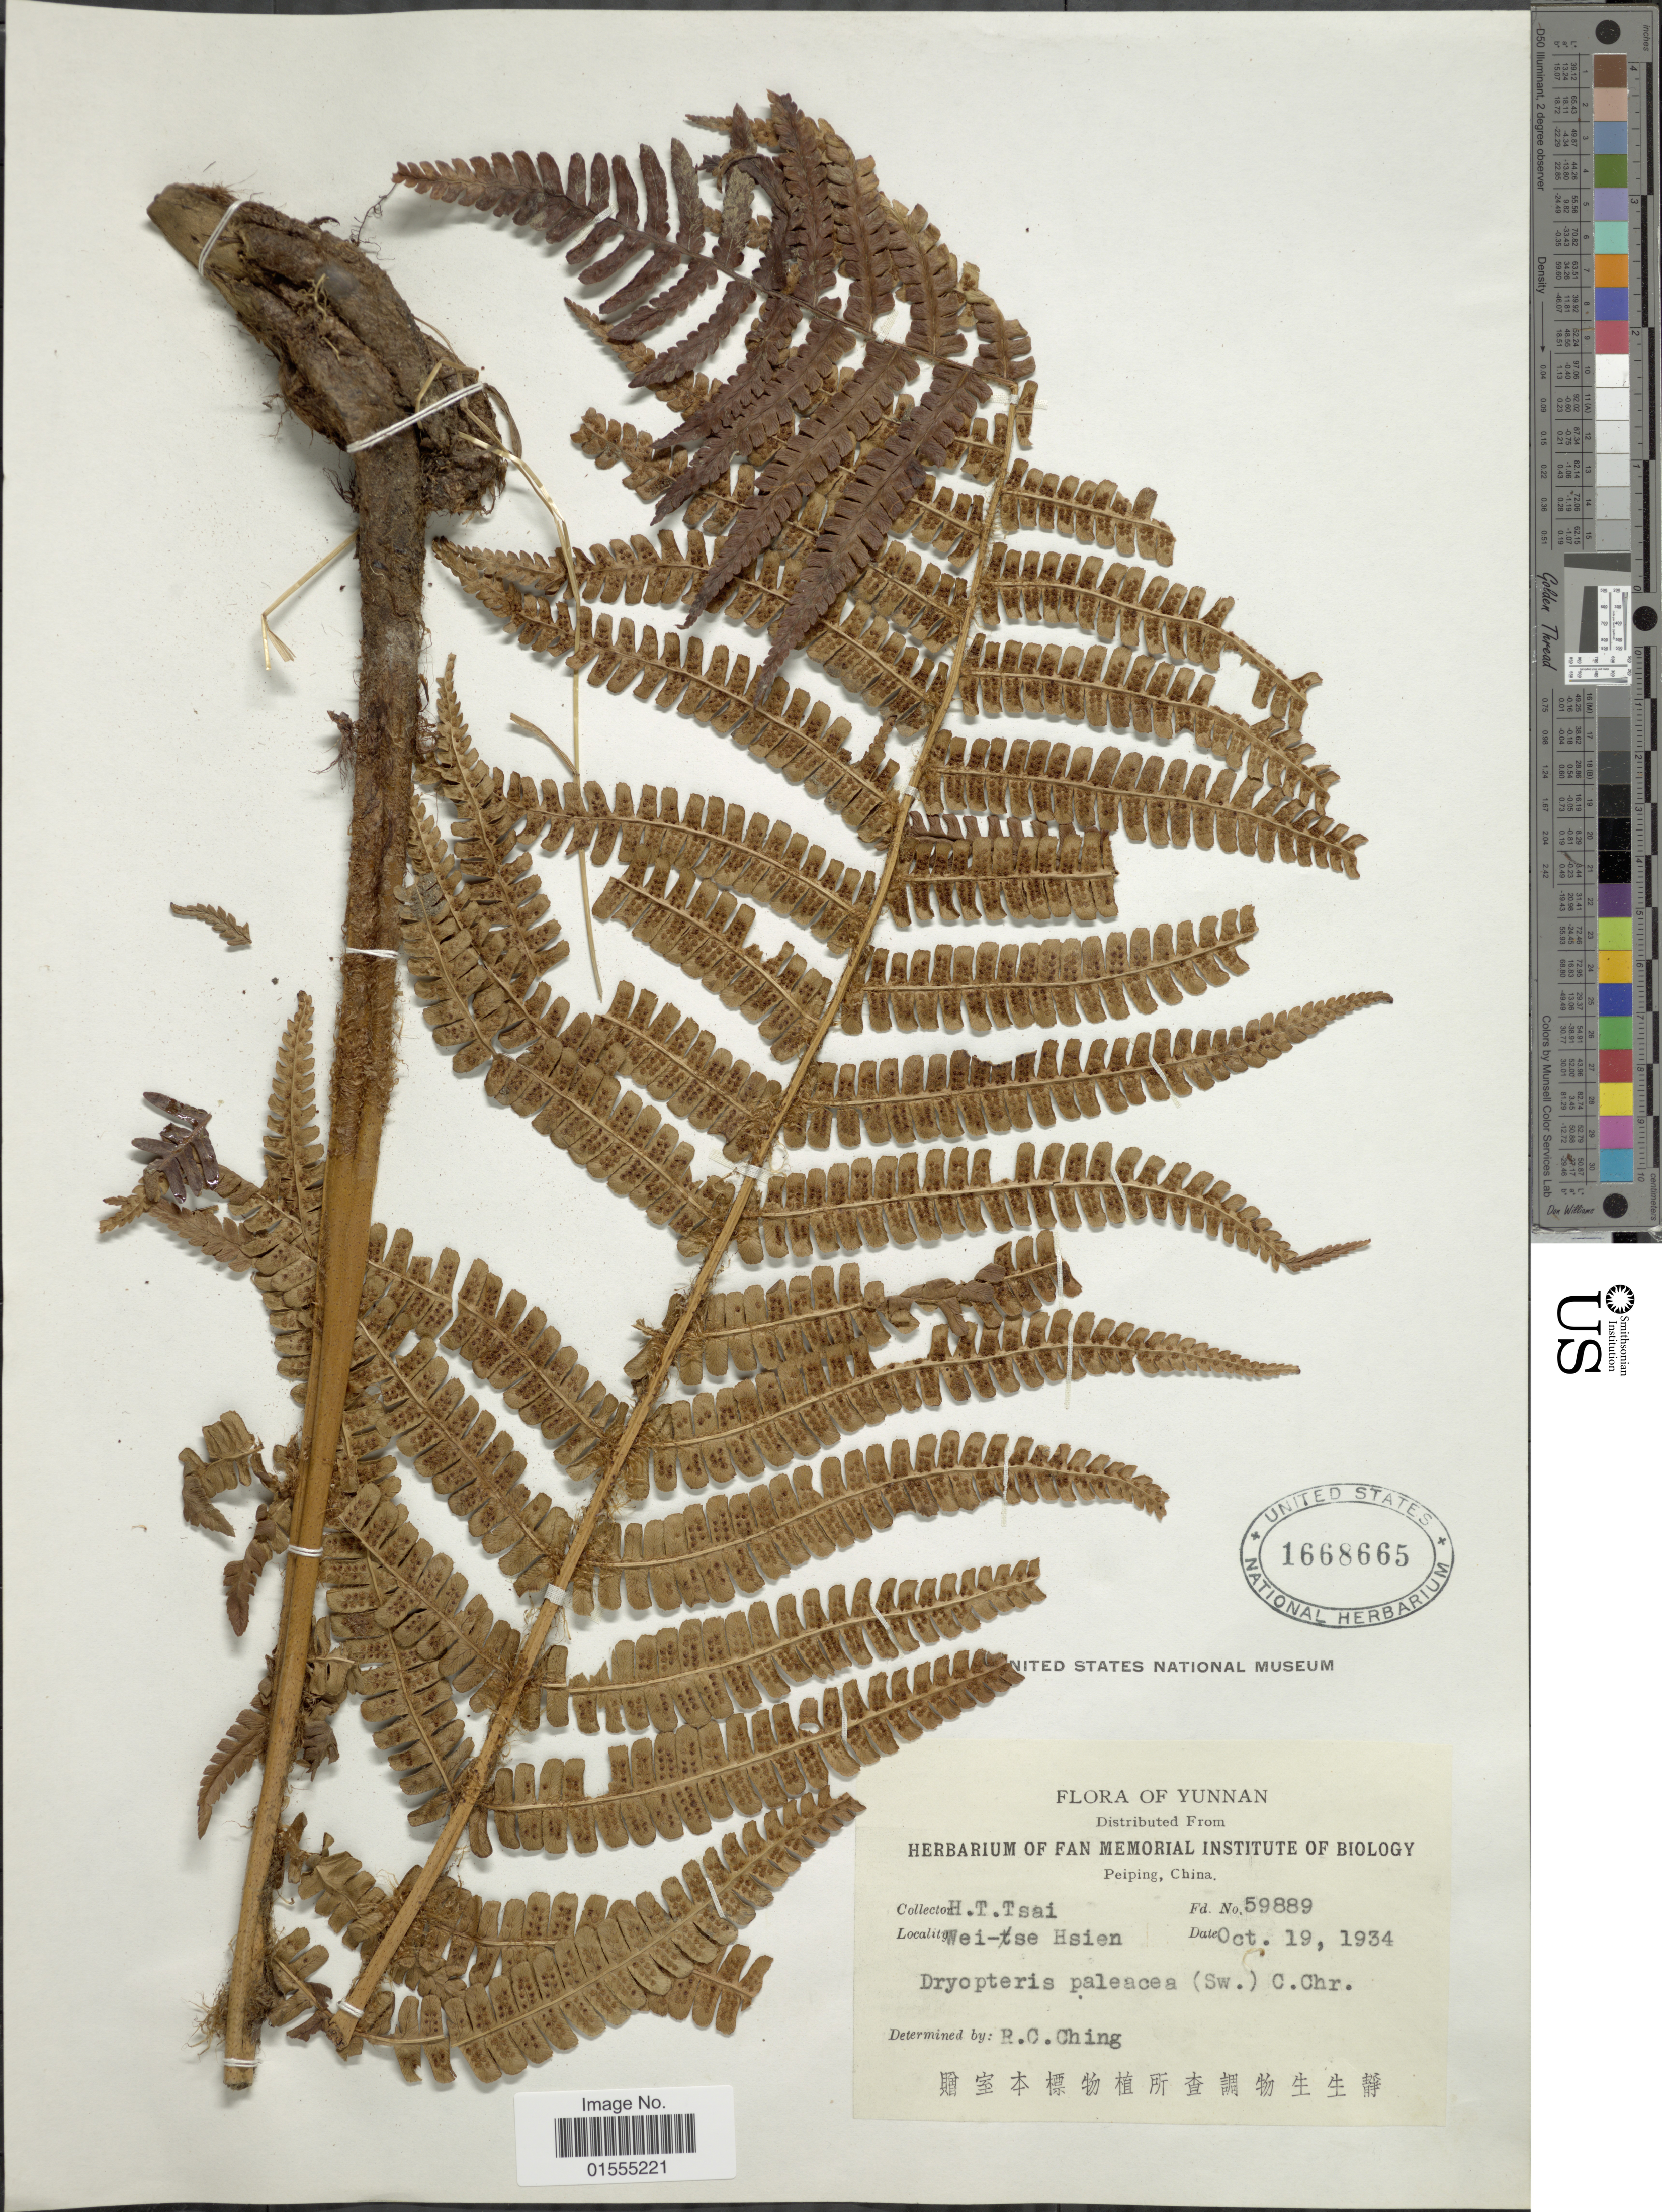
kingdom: Plantae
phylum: Tracheophyta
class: Polypodiopsida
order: Polypodiales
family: Dryopteridaceae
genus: Dryopteris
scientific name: Dryopteris wallichiana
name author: (Spreng.) Hyl.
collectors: H. Tsai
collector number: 59889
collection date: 1934-10-19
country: China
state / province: Yunnan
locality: Wei-se Hsien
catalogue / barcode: US 1668665